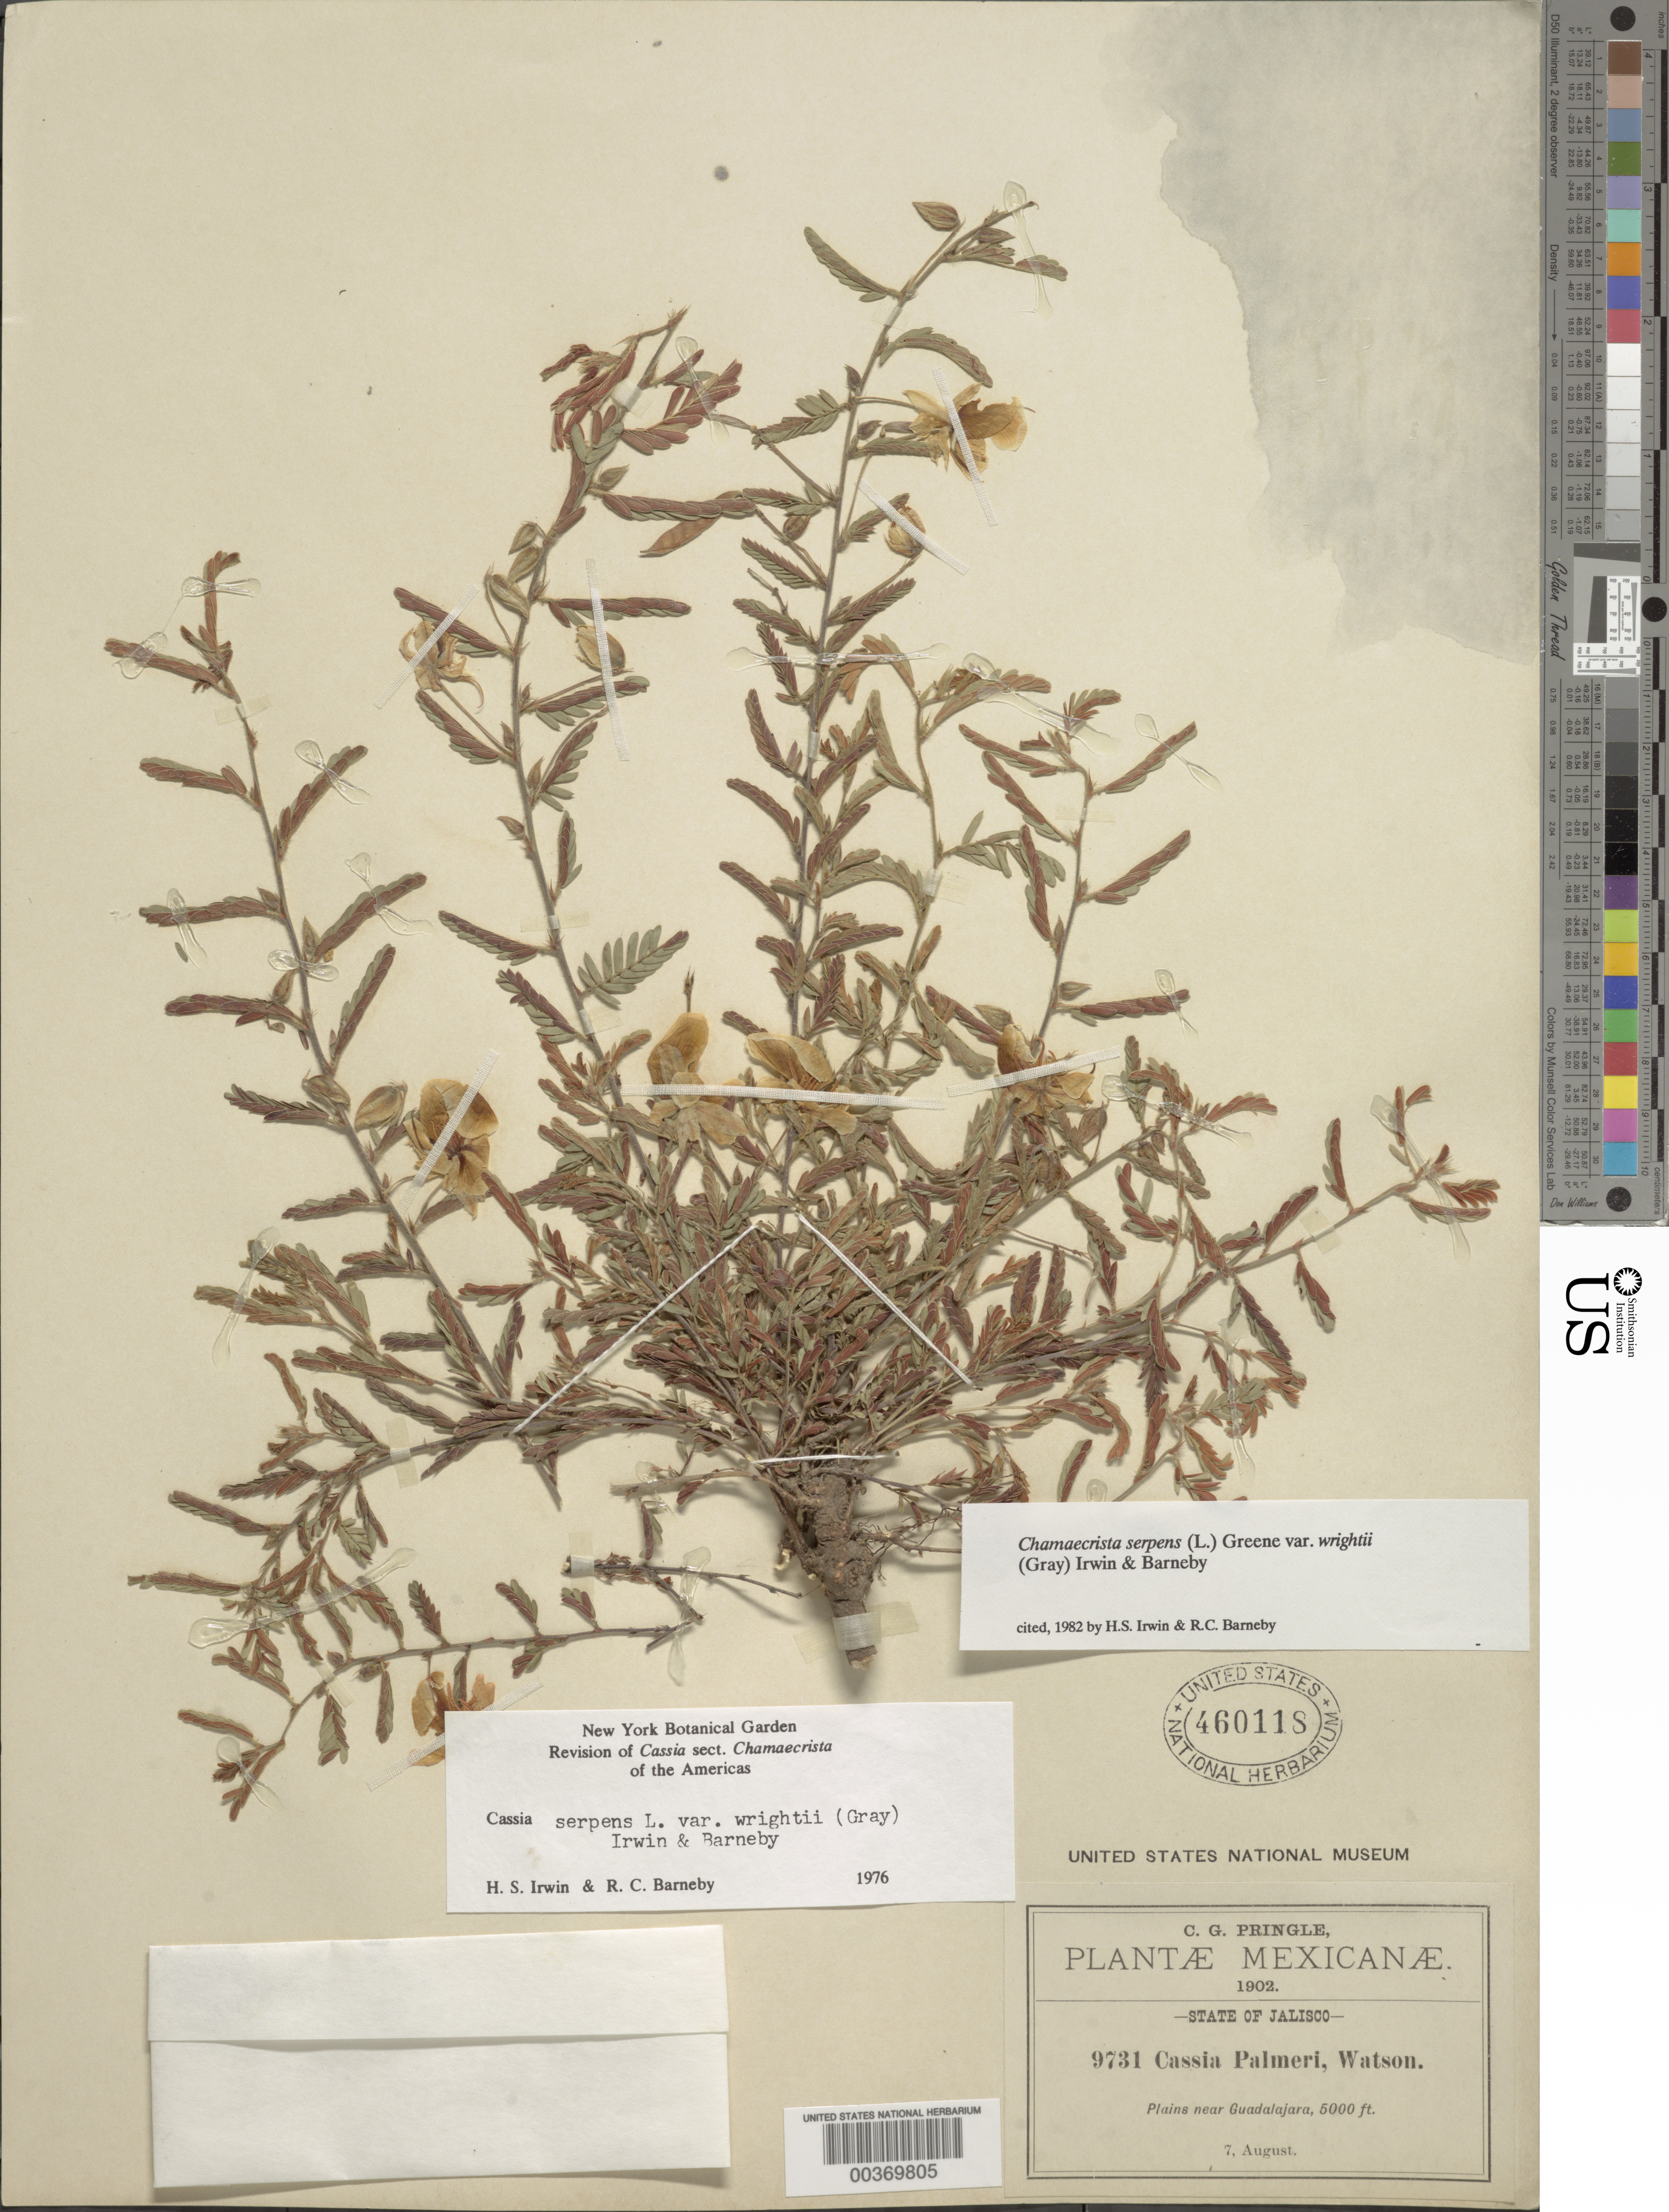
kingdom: Plantae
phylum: Tracheophyta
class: Magnoliopsida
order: Fabales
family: Fabaceae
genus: Chamaecrista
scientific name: Chamaecrista serpens var. wrightii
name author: (A. Gray) H.S. Irwin & Barneby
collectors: C. G. Pringle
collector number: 9731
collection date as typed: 07 Aug 1902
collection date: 1902-08-07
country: Mexico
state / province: Jalisco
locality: Plains near Guadalajara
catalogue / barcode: US 460118